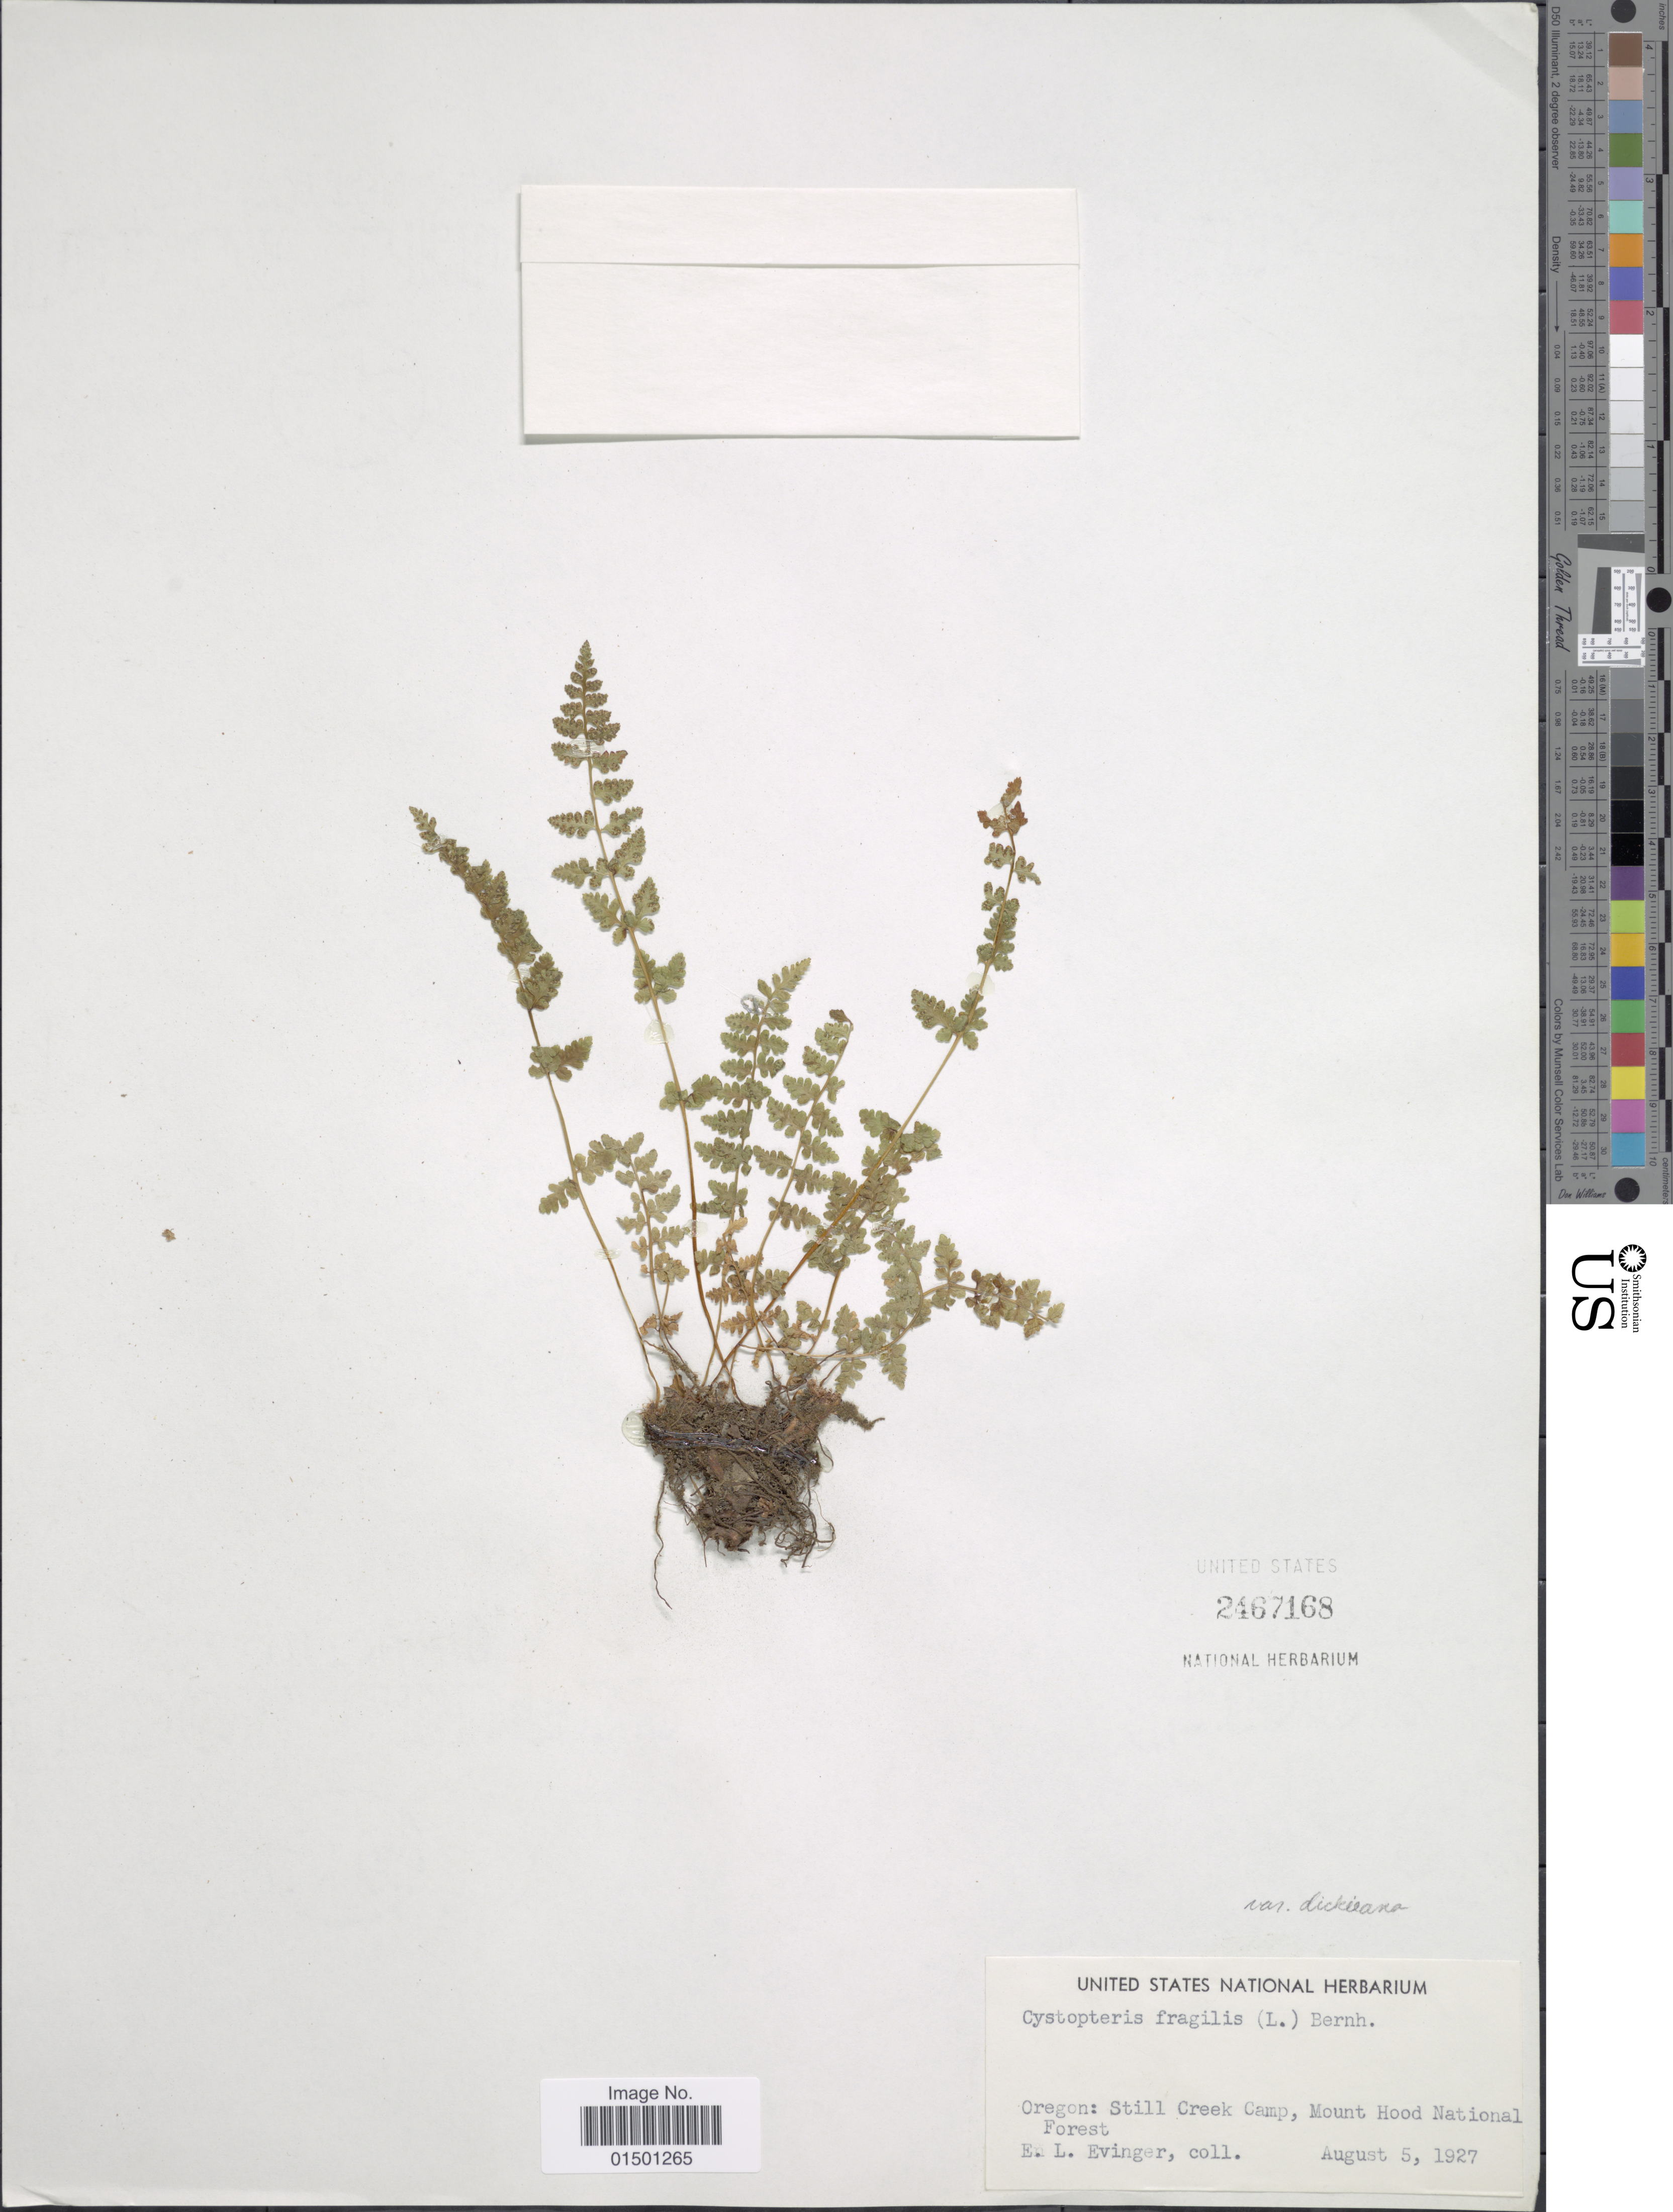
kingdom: Plantae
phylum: Tracheophyta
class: Polypodiopsida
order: Polypodiales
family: Cystopteridaceae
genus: Cystopteris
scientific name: Cystopteris fragilis var. dickieana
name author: B. Boivin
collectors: E. Evinger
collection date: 1927-08-05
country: United States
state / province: Oregon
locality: Still Creek Camp, Mount Hood National Forest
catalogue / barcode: US 2467168